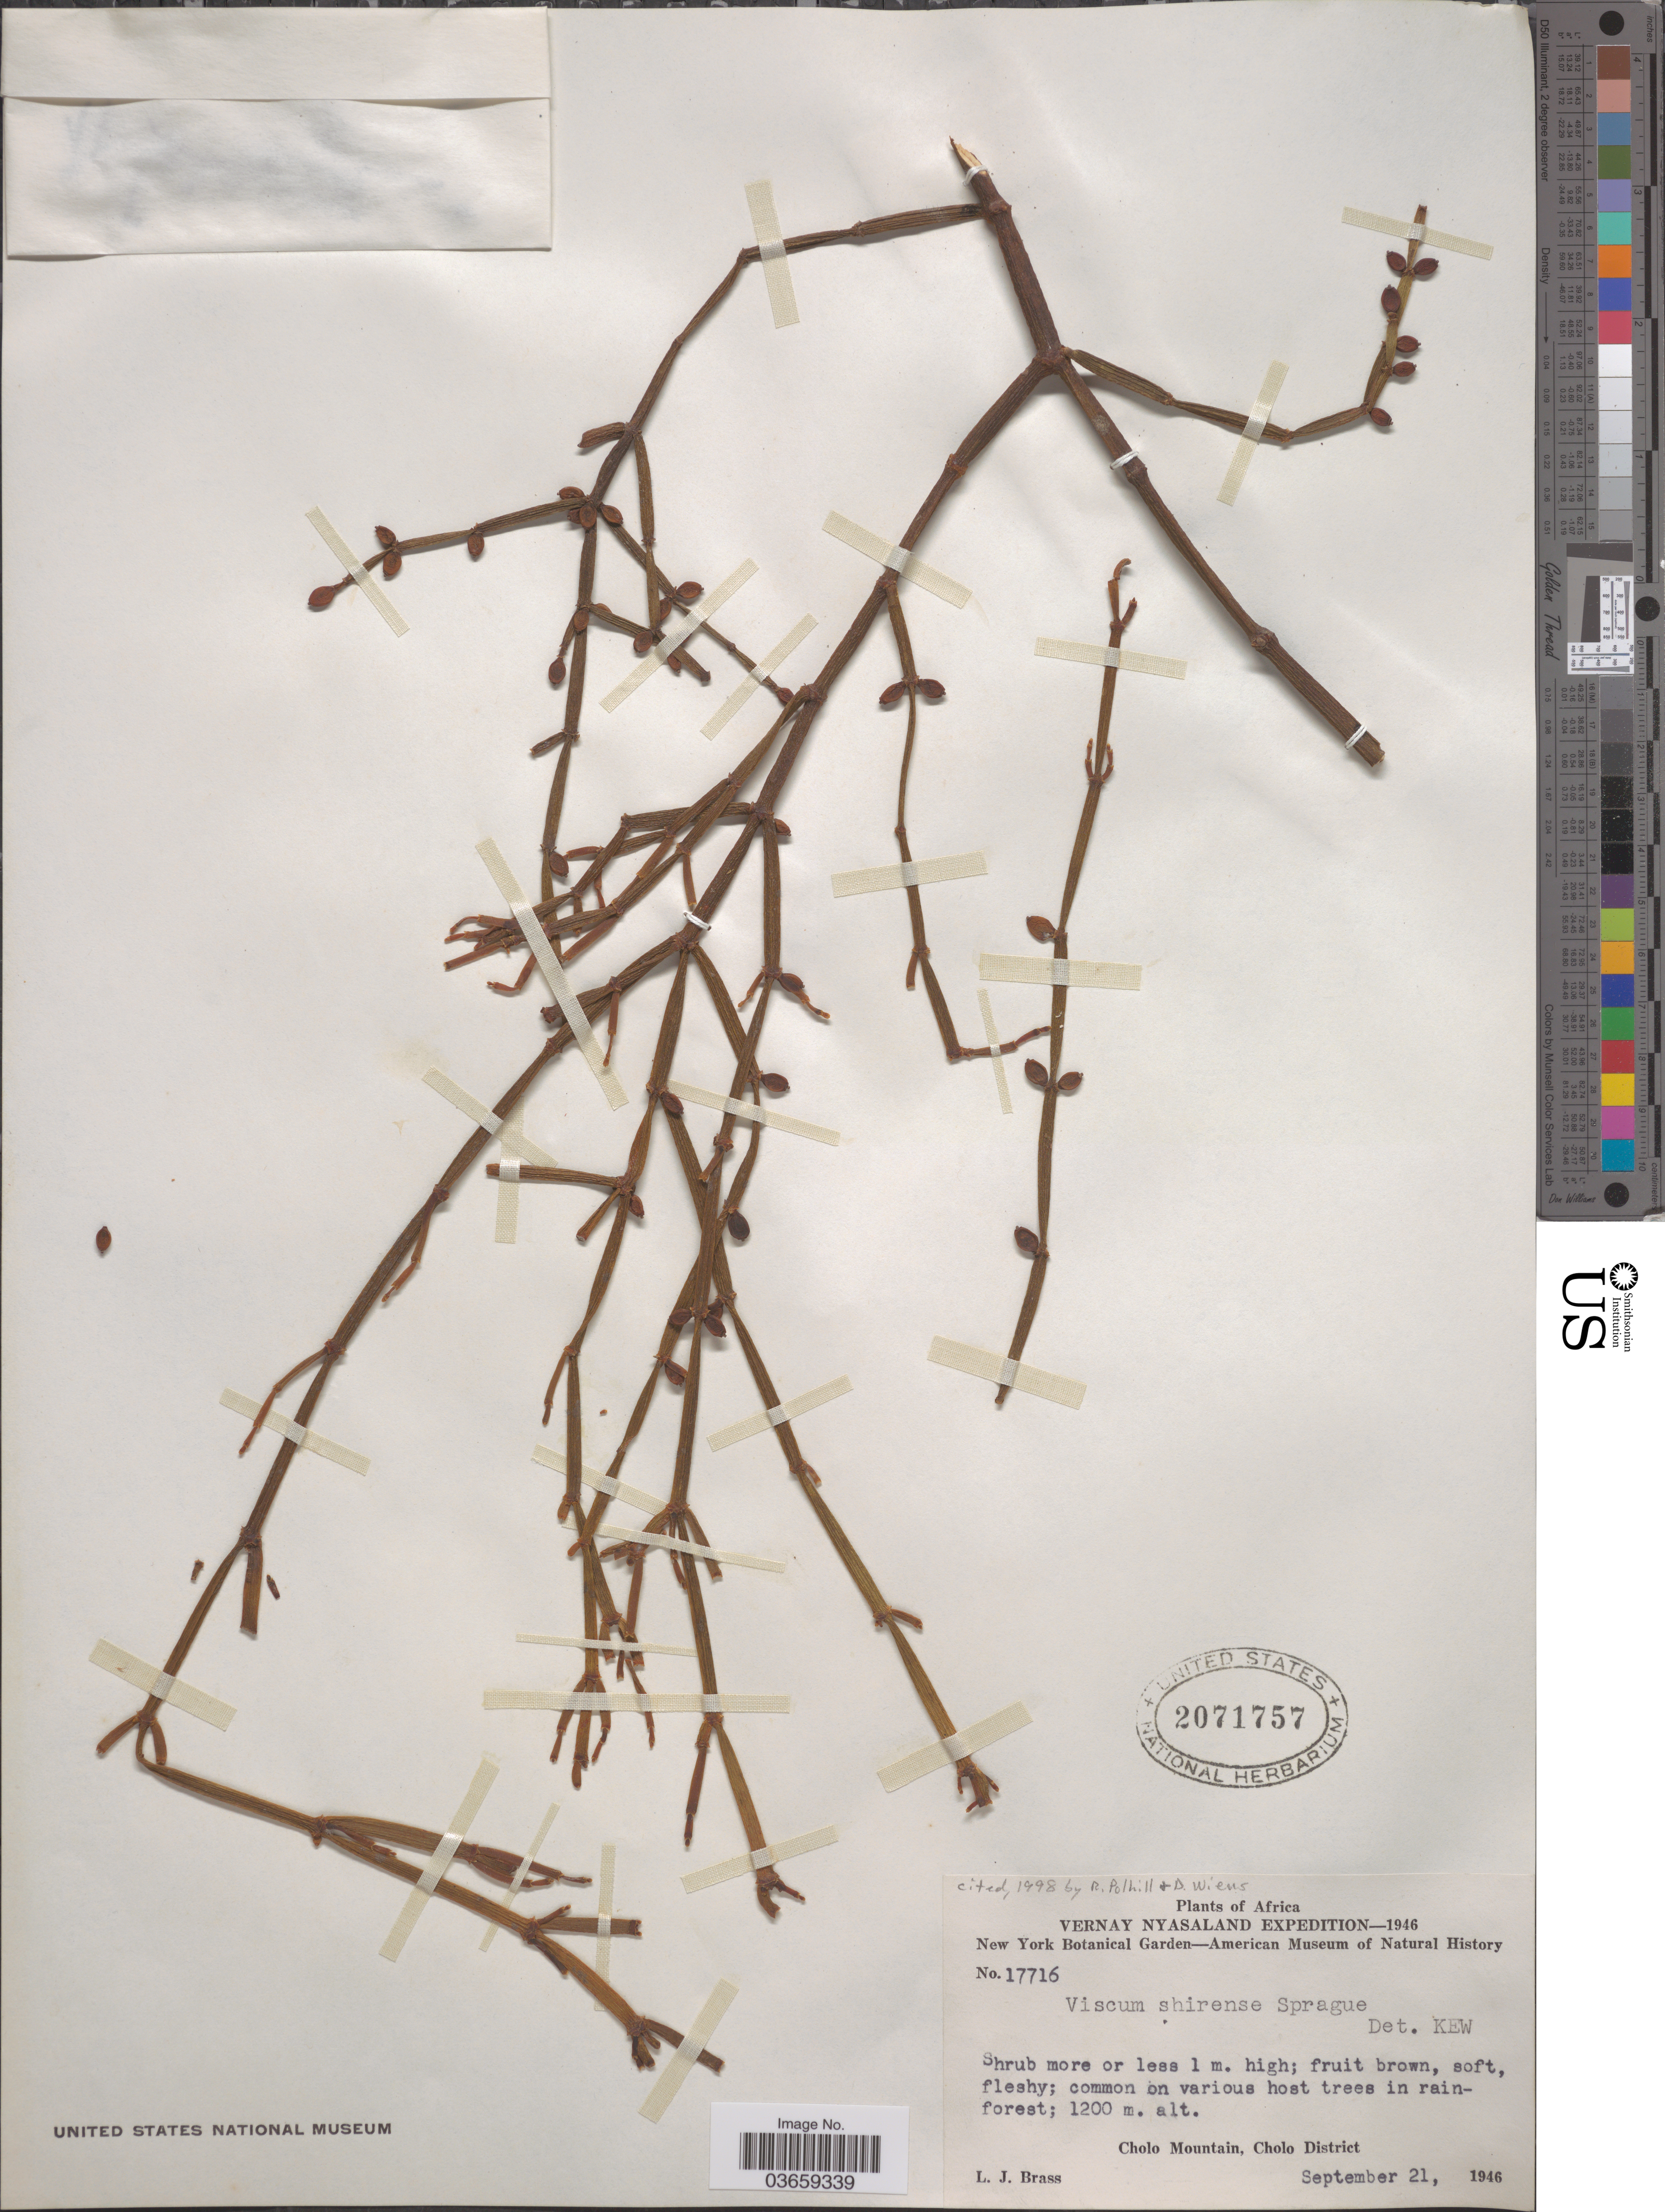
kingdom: Plantae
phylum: Tracheophyta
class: Magnoliopsida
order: Santalales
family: Viscaceae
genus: Viscum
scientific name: Viscum shirense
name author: Sprague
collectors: L. J. Brass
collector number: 17716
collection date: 1946-09-21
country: Malawi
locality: Vernay Nyasaland. Cholo Mountain, Cholo District.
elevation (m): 1200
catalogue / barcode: US 2071757